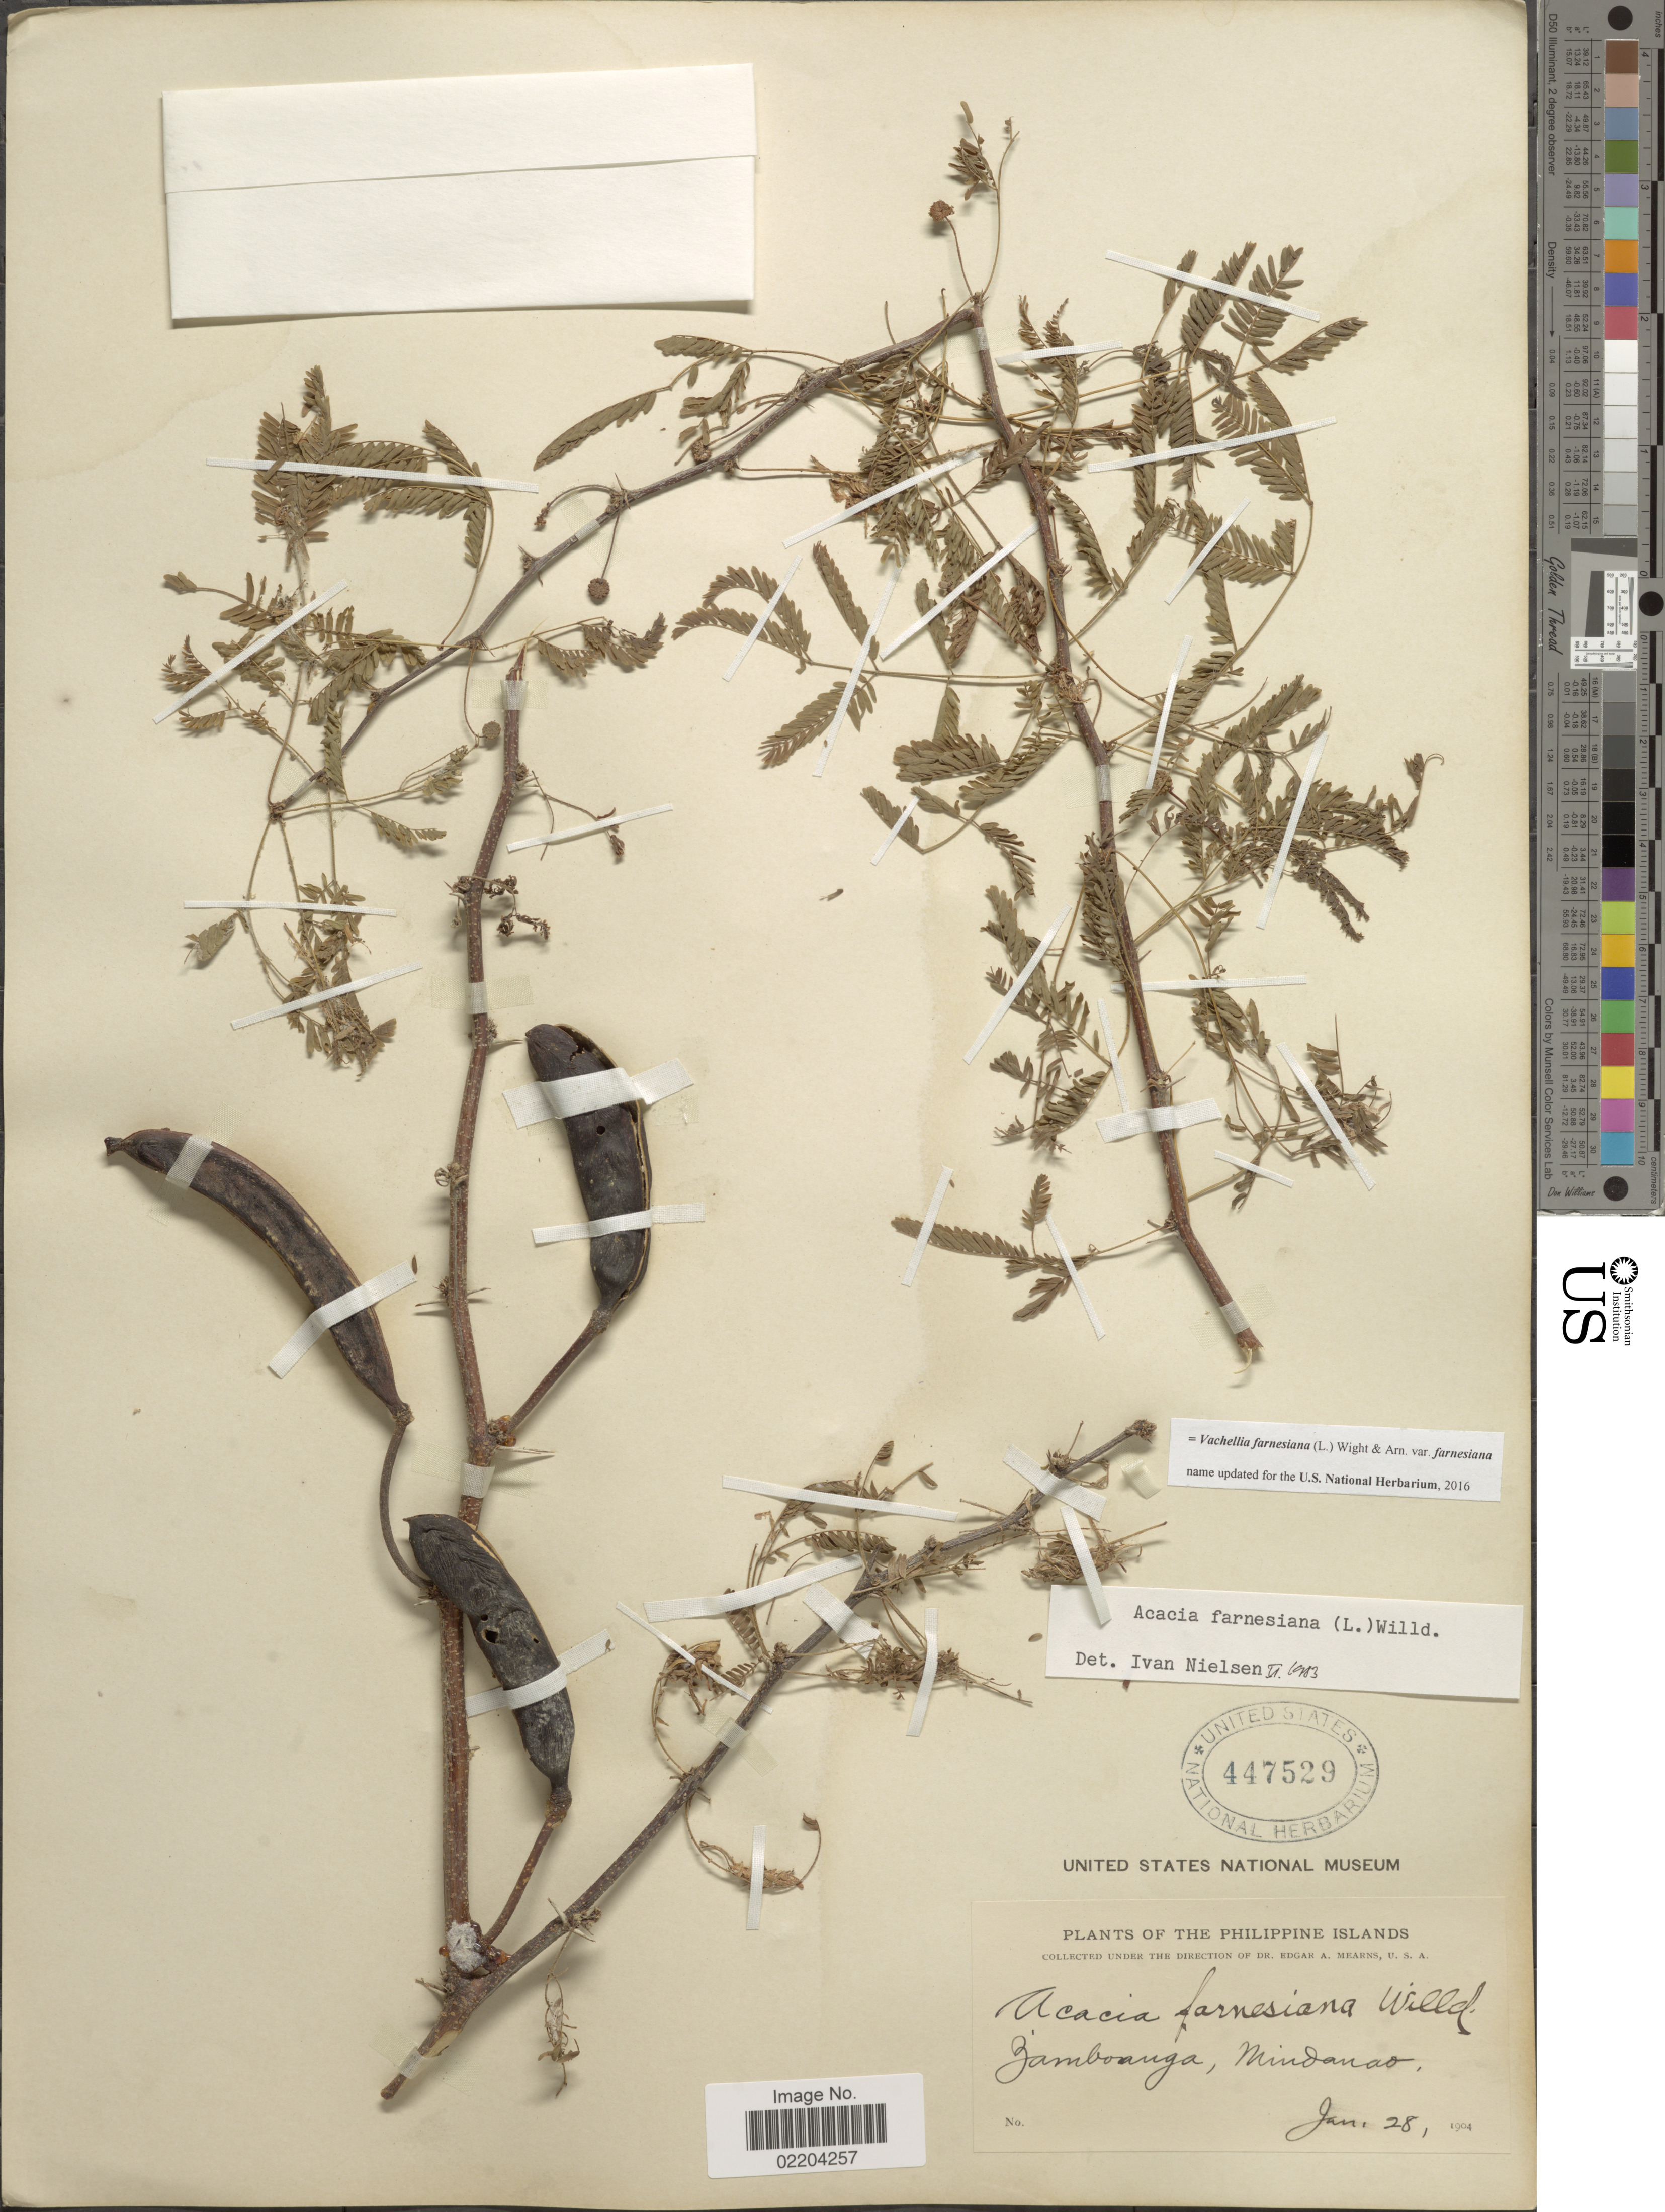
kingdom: Plantae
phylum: Tracheophyta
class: Magnoliopsida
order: Fabales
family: Fabaceae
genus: Vachellia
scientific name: Vachellia farnesiana var. farnesiana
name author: (L.) Wight & Arn.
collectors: E. A. Mearns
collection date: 1904-01-28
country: Philippines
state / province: Mimaropa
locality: Zamboanga, Mindoro.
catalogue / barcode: US 447529